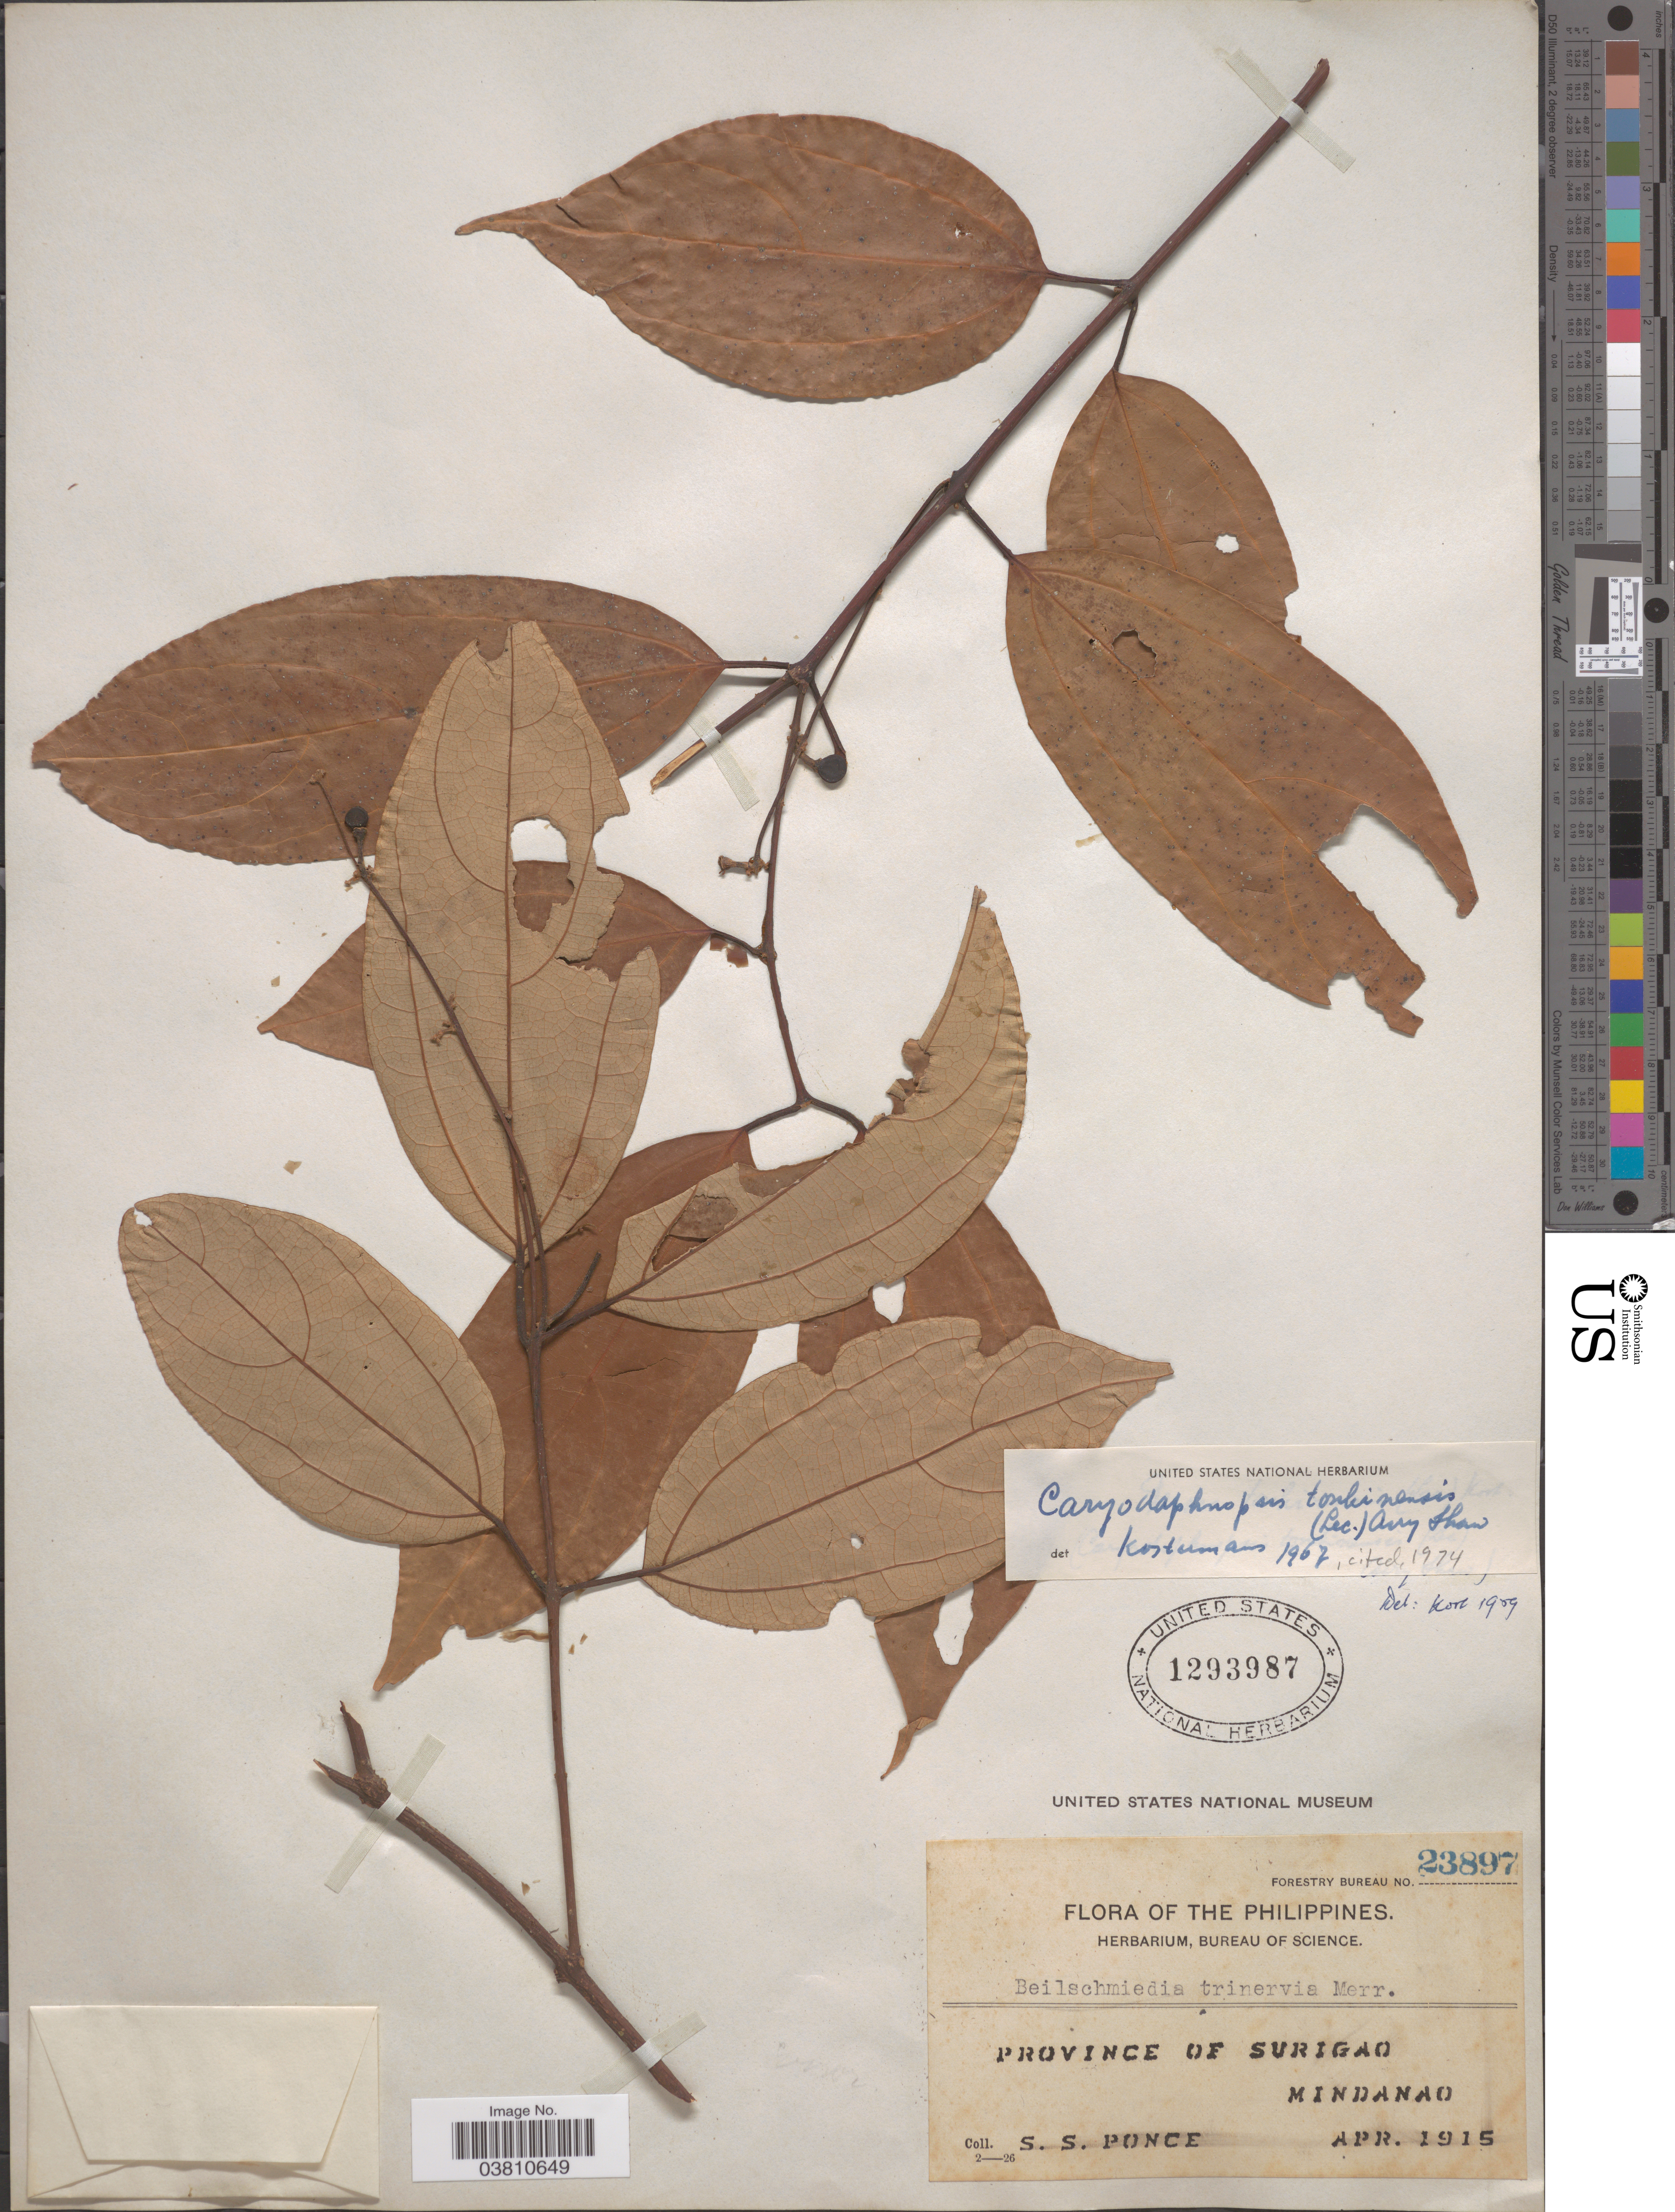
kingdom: Plantae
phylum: Tracheophyta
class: Magnoliopsida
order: Laurales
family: Lauraceae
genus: Caryodaphnopsis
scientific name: Caryodaphnopsis tonkinensis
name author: Airy Shaw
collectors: S. Ponce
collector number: Forestry Bureau 23897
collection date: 1915-04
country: Philippines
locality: Province of Surigao, Mindanao.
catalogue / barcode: US 1293987